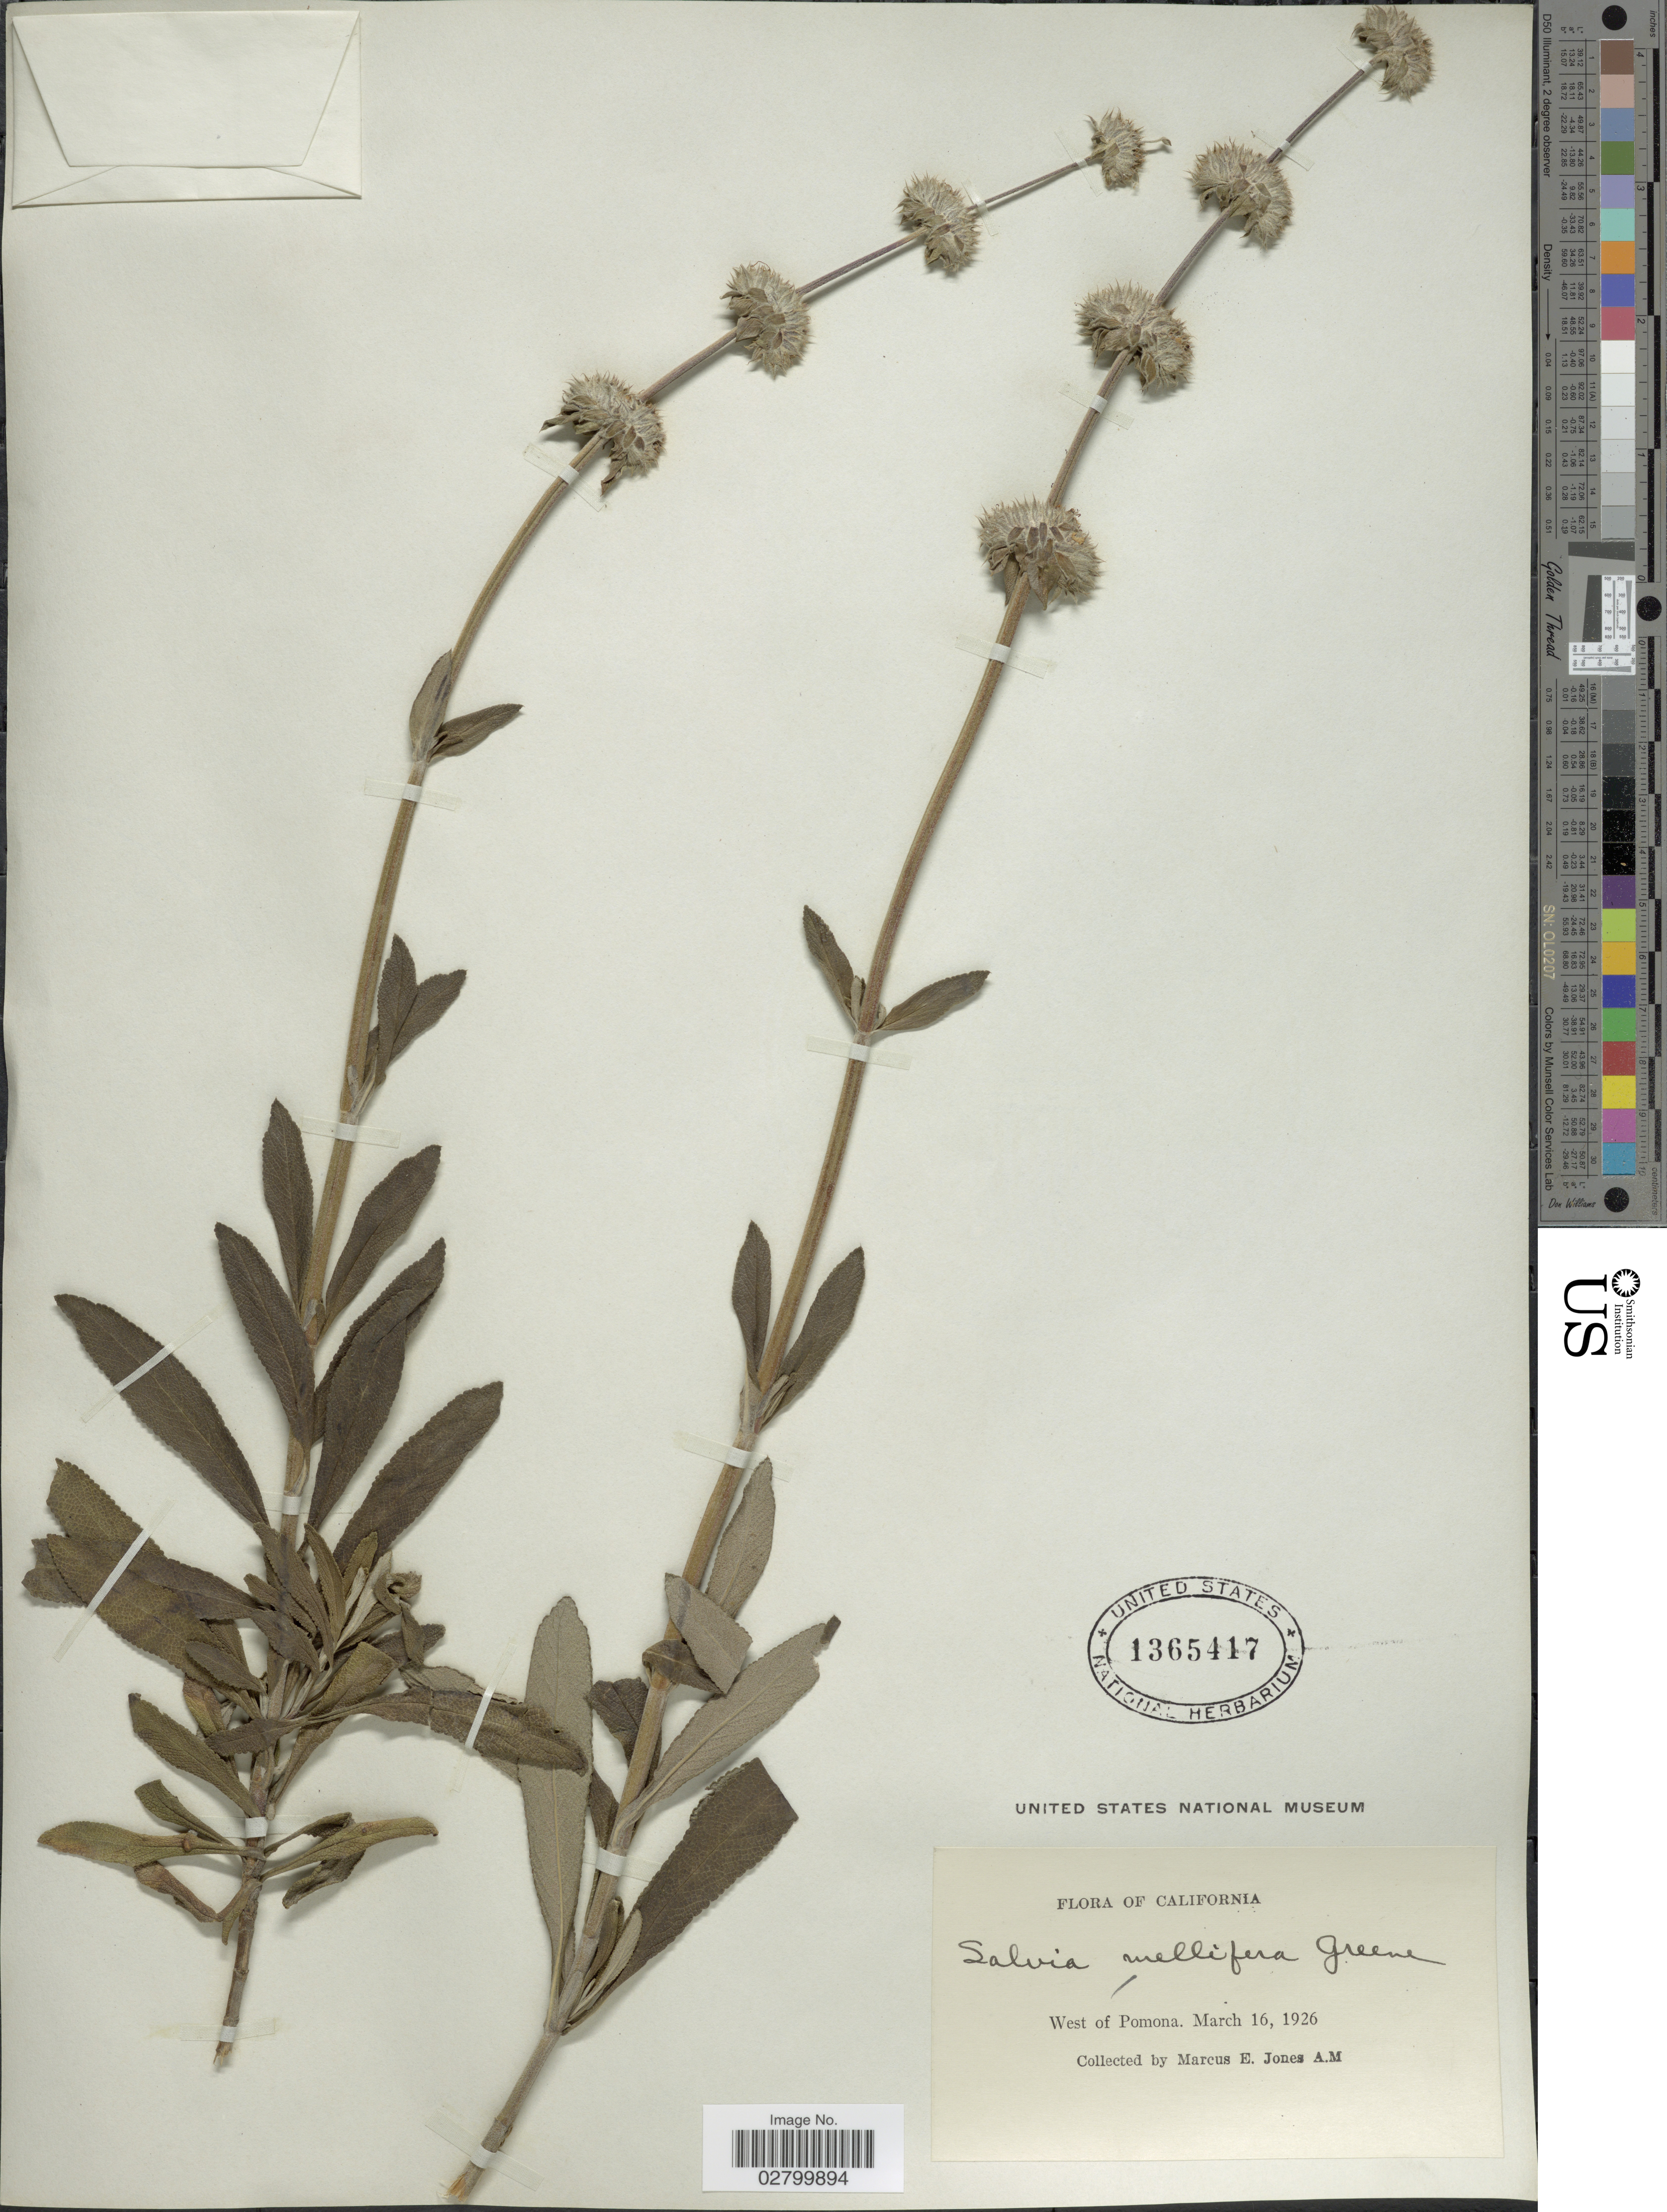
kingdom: Plantae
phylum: Tracheophyta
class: Magnoliopsida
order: Lamiales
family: Lamiaceae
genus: Salvia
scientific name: Salvia mellifera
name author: Greene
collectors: M. E. Jones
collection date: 1926-03-16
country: United States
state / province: California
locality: West of Pomona.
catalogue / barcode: US 1365417